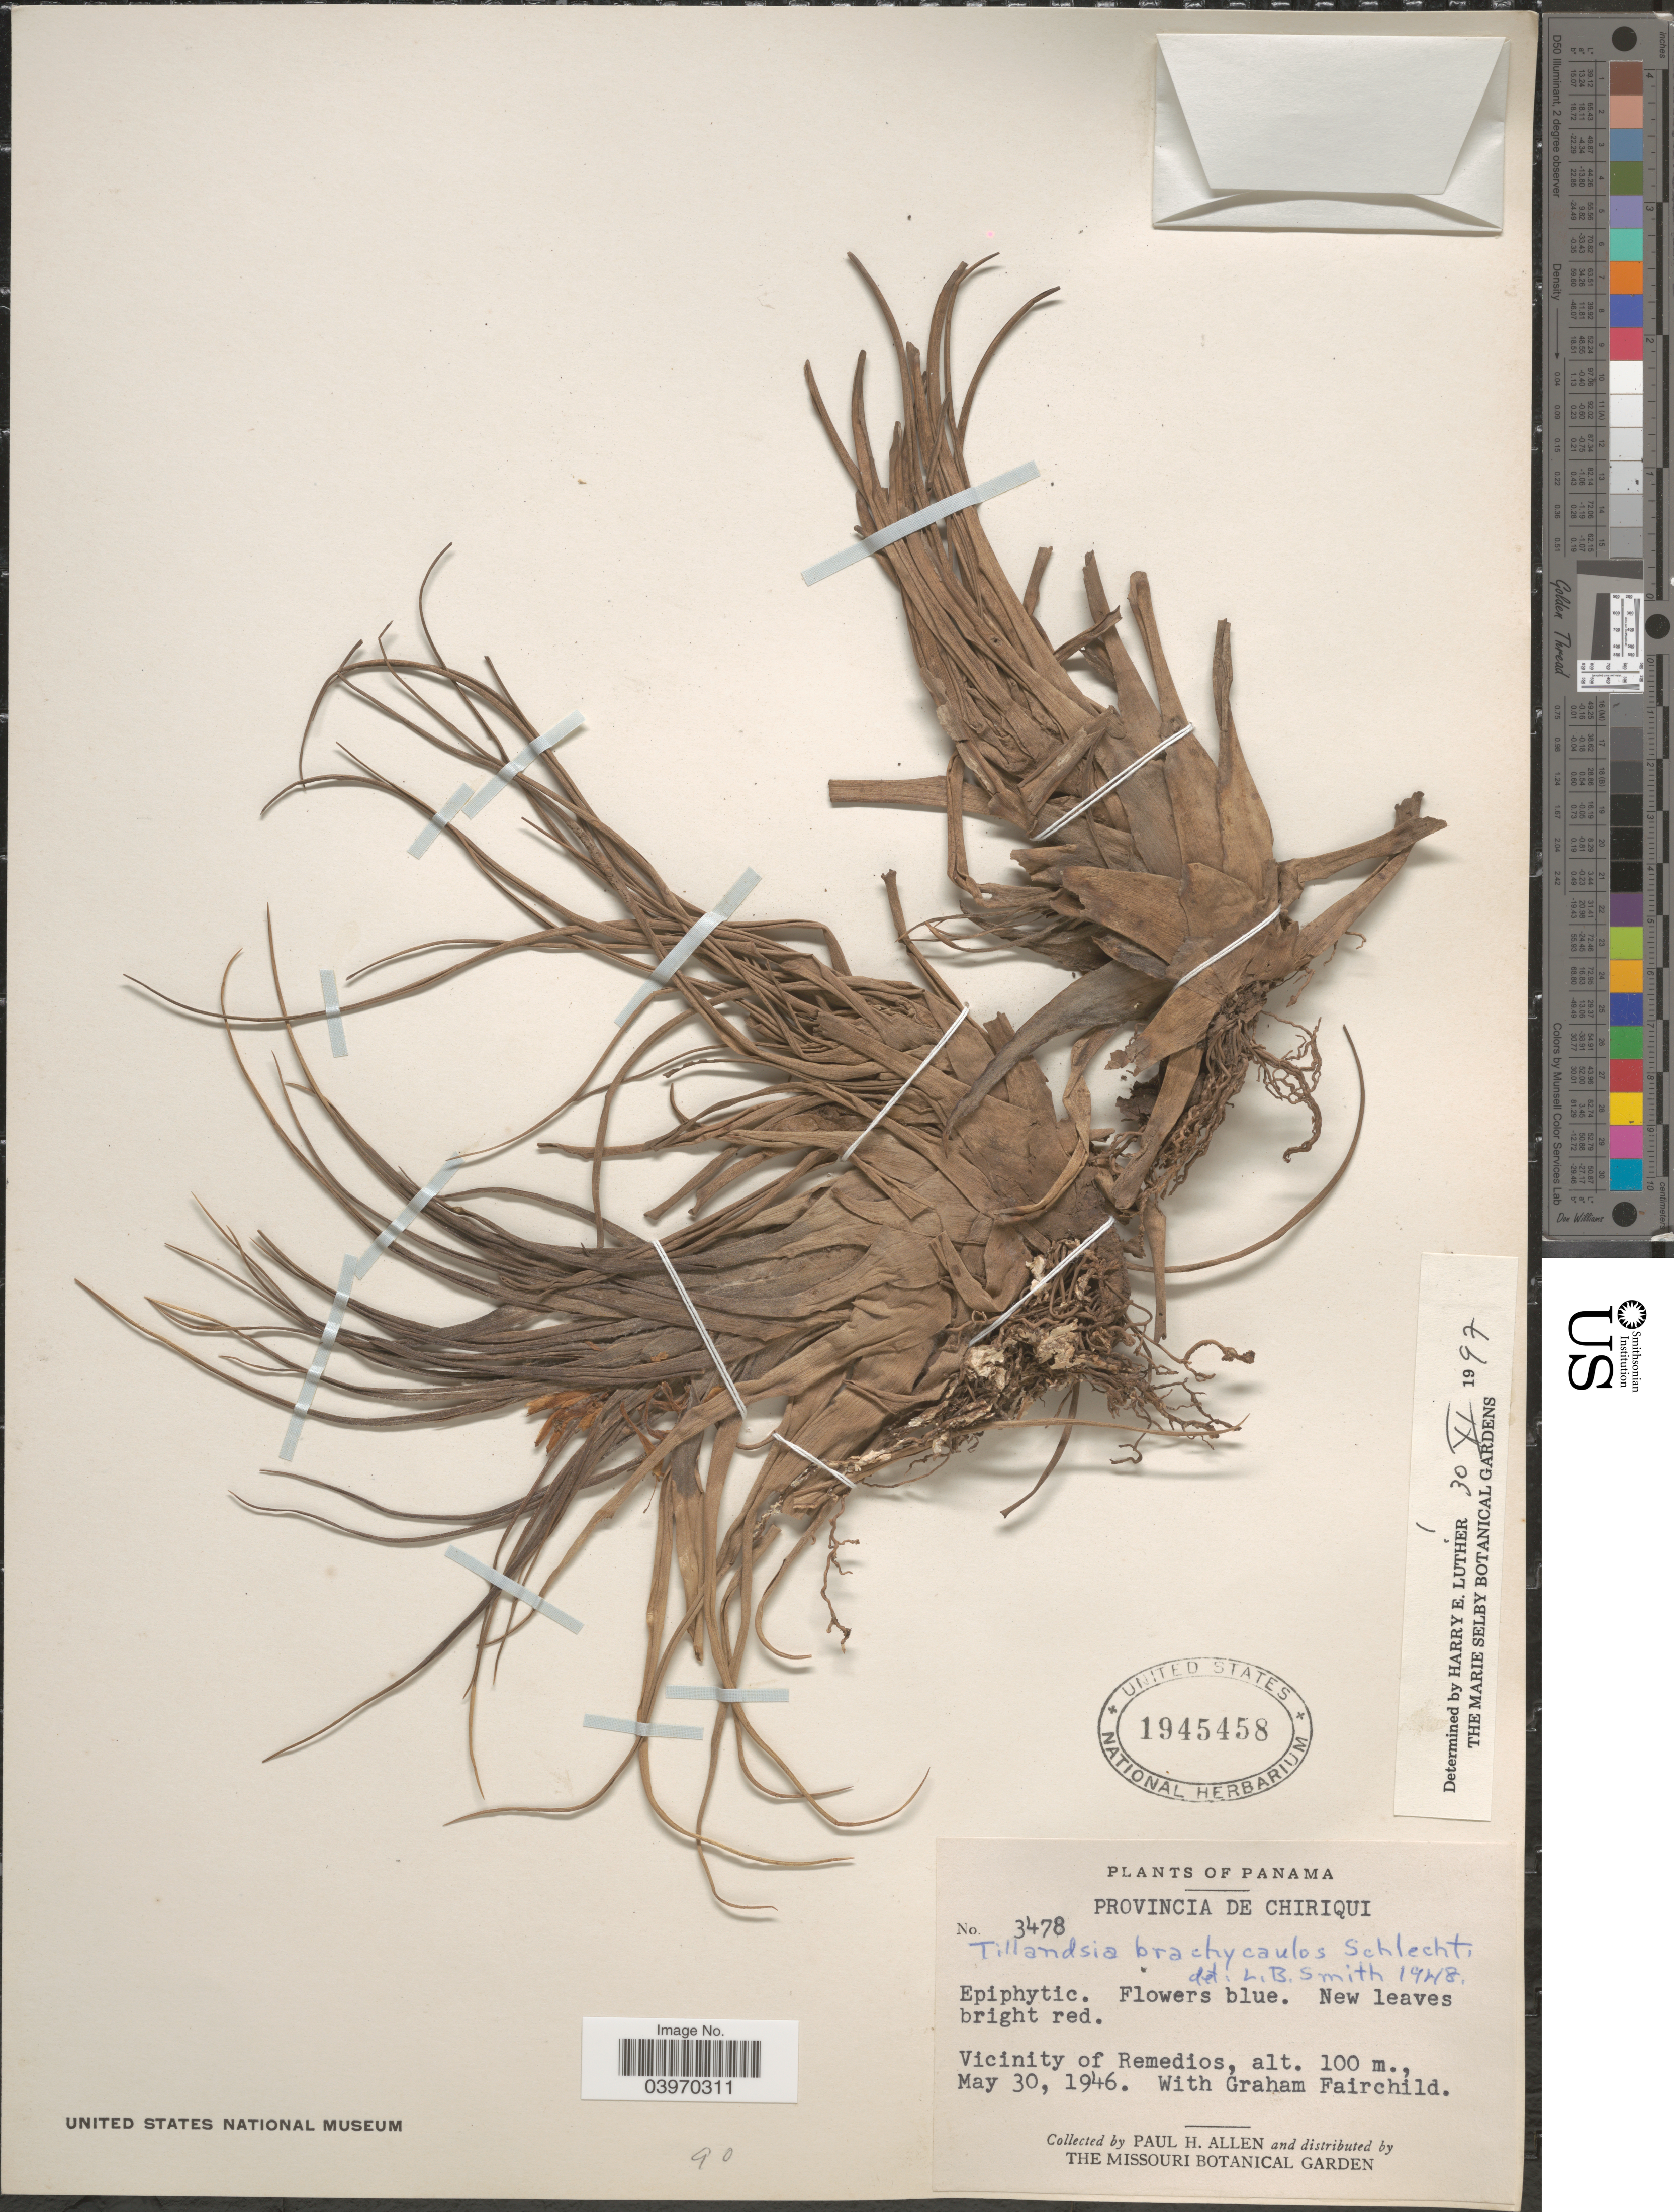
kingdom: Plantae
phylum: Tracheophyta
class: Liliopsida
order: Poales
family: Bromeliaceae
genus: Tillandsia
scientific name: Tillandsia brachycaulos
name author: Schltdl.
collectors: P. H. Allen & G. Fairchild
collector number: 3478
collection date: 1946-05-30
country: Panama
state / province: Chiriqui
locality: Vicinity of Remedios.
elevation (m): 100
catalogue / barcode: US 1945458